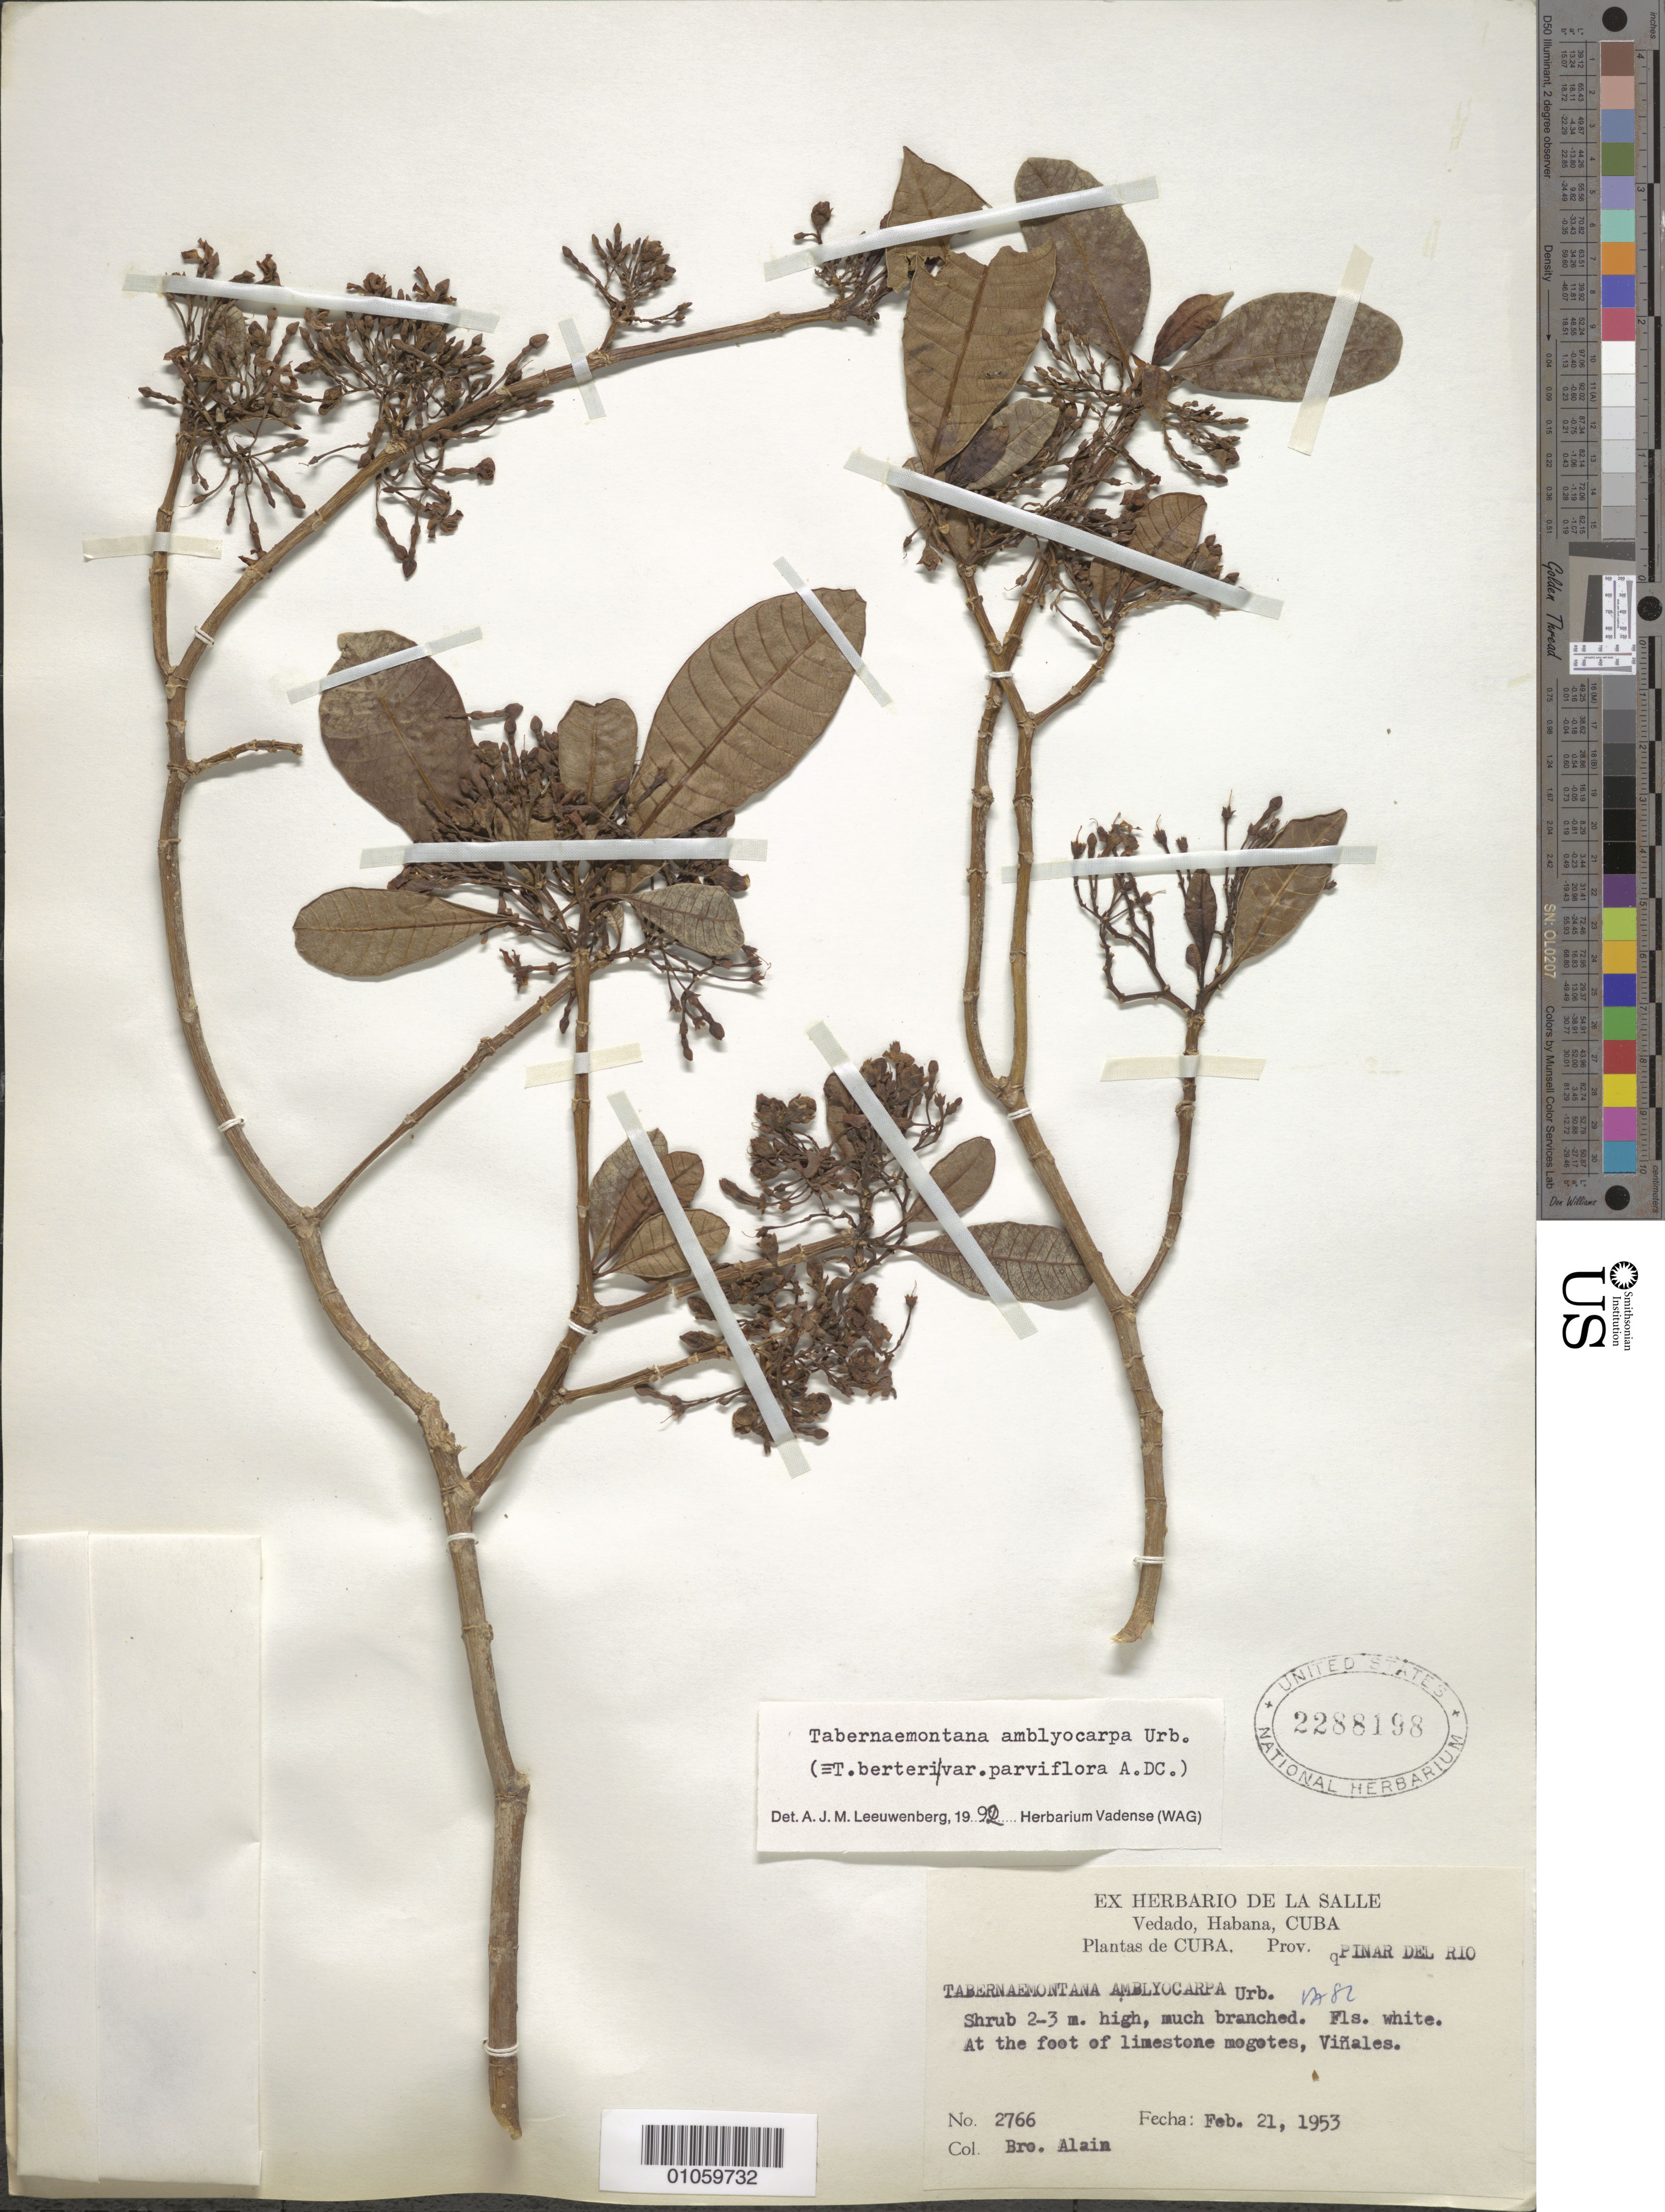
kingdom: Plantae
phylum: Tracheophyta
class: Magnoliopsida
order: Gentianales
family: Apocynaceae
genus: Tabernaemontana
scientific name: Tabernaemontana amblyocarpa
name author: Urb.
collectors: A. H. Liogier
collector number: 2766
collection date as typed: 21 Feb 1953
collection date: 1953-02-21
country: Cuba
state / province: Pinar del Rio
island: Cuba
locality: Foot of mogotes, Viñales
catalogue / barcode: US 2288198